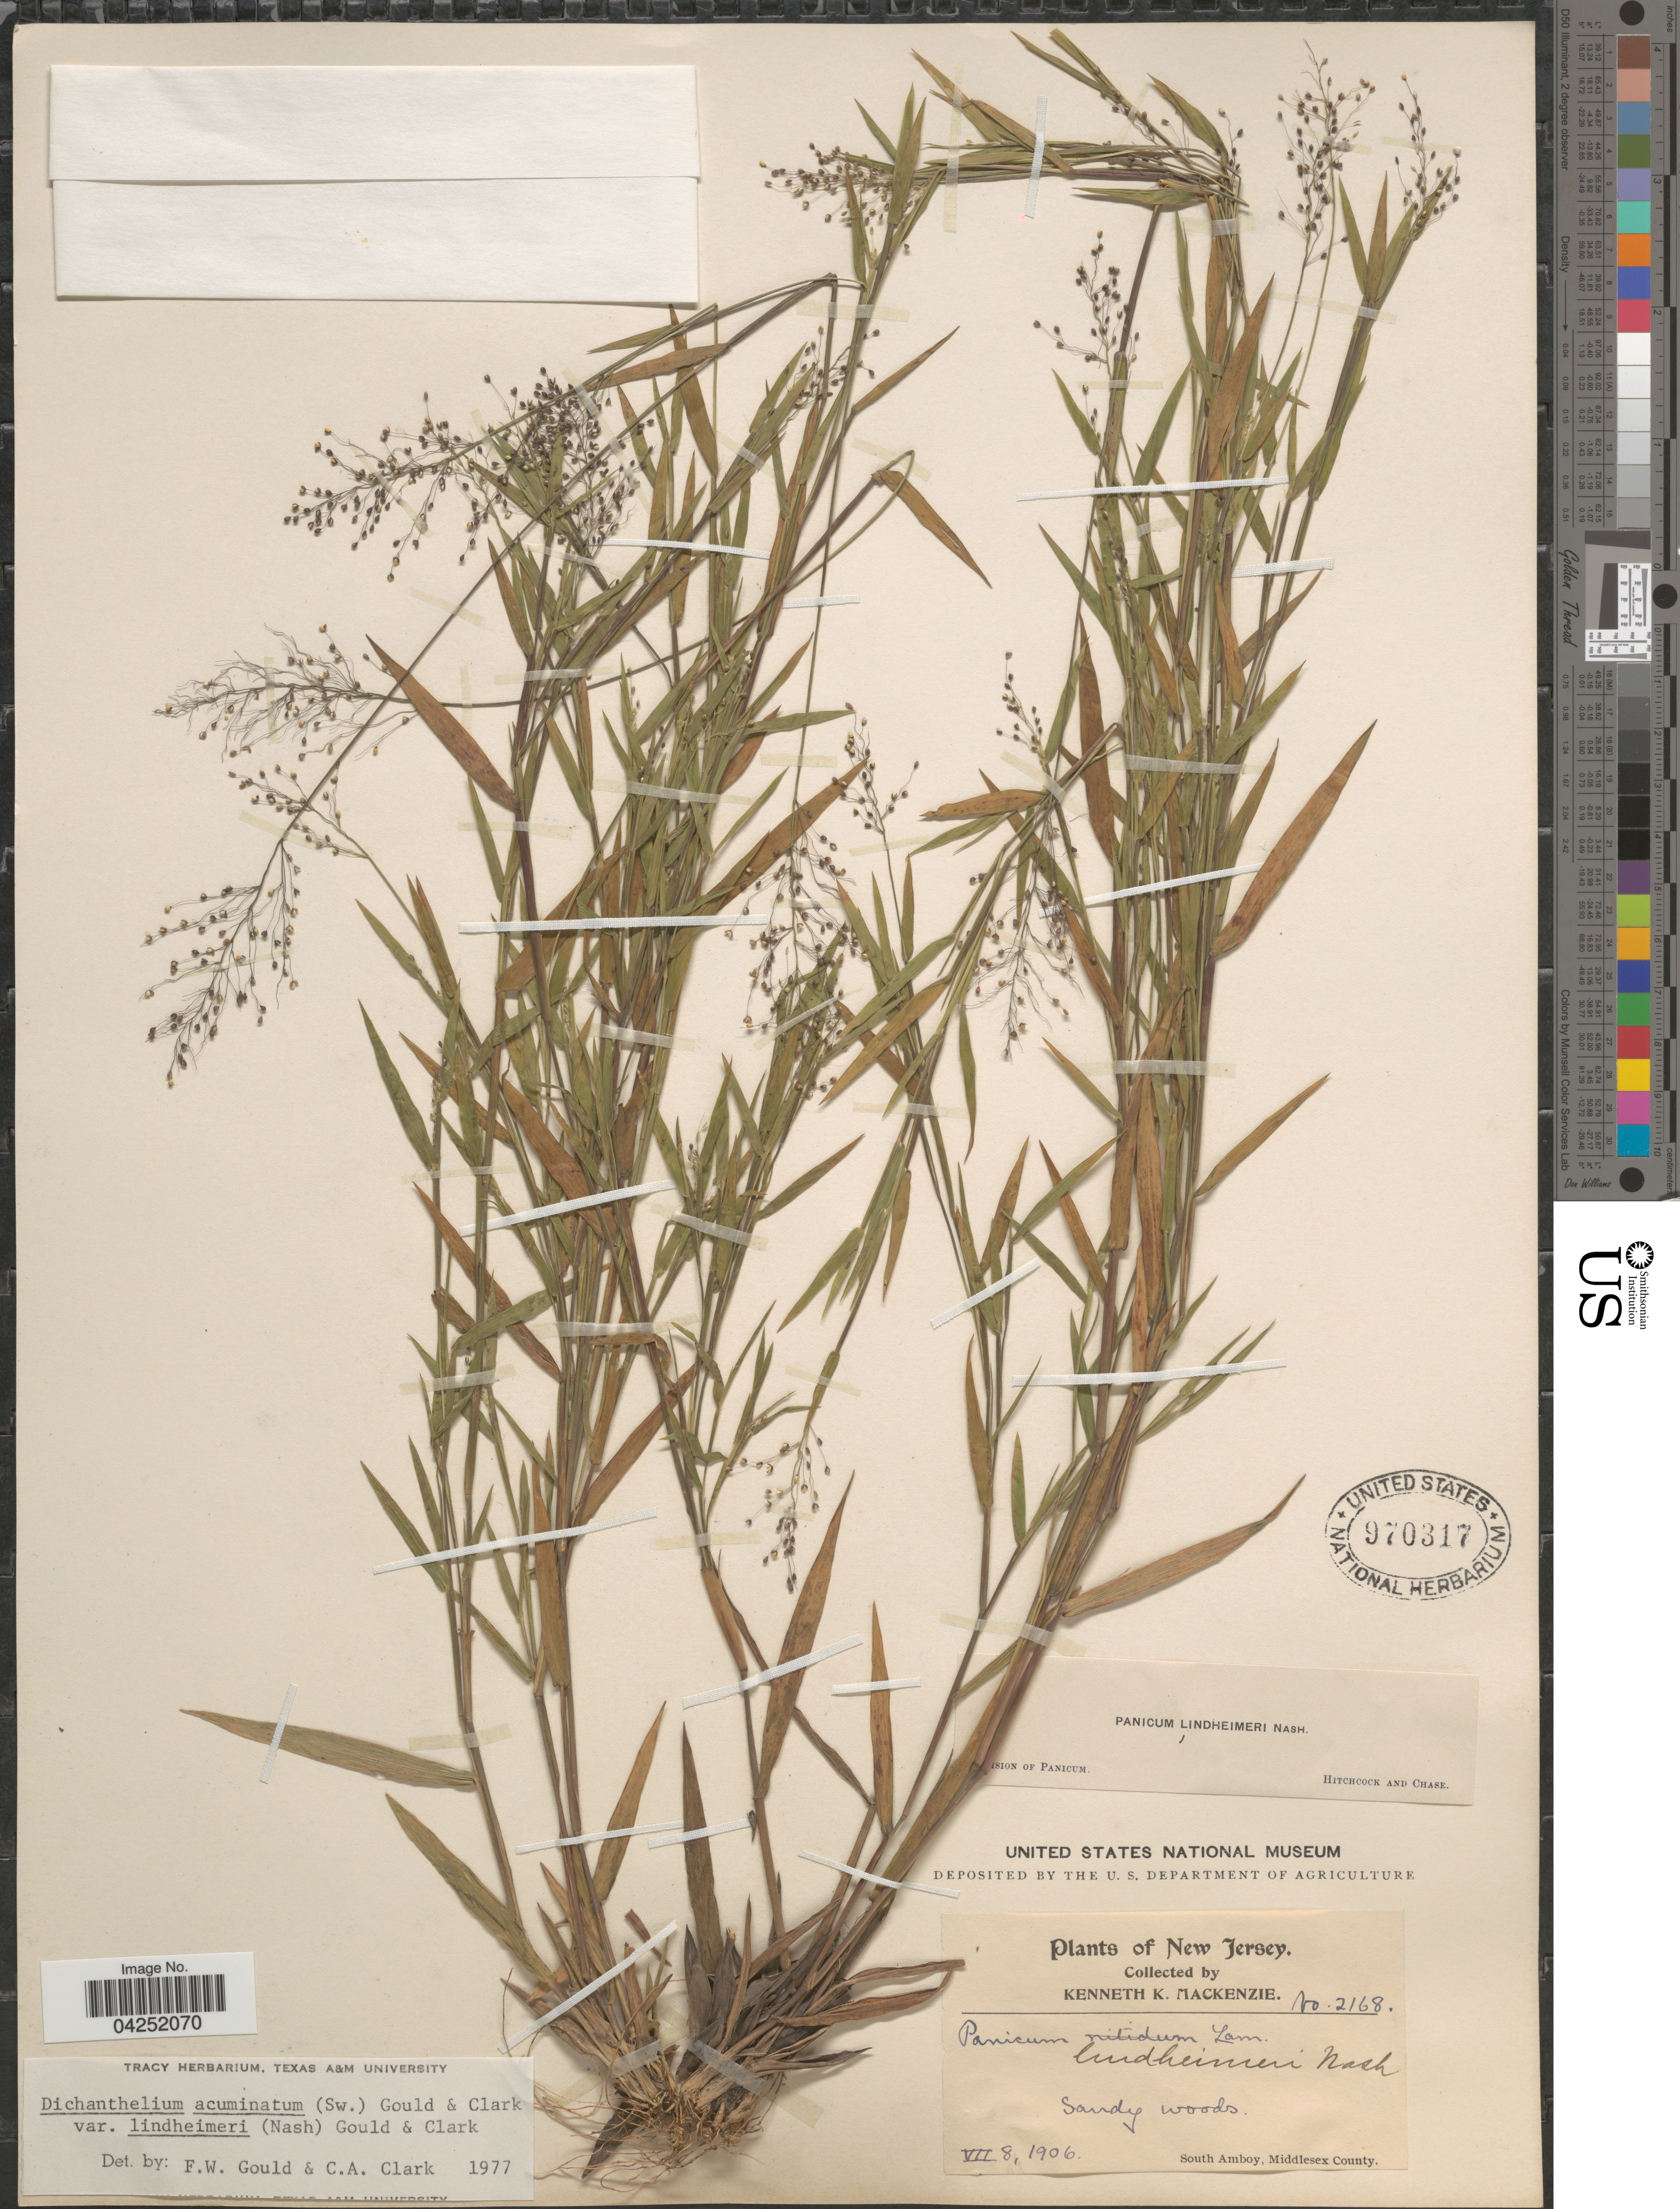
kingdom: Plantae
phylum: Tracheophyta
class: Liliopsida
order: Poales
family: Poaceae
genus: Dichanthelium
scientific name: Dichanthelium acuminatum var. lindheimeri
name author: (Nash) Gould & C.A. Clark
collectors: K. K. Mackenzie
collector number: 2168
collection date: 1906-07-08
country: United States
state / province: New Jersey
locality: South Amboy, Middlesex County.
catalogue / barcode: US 970317